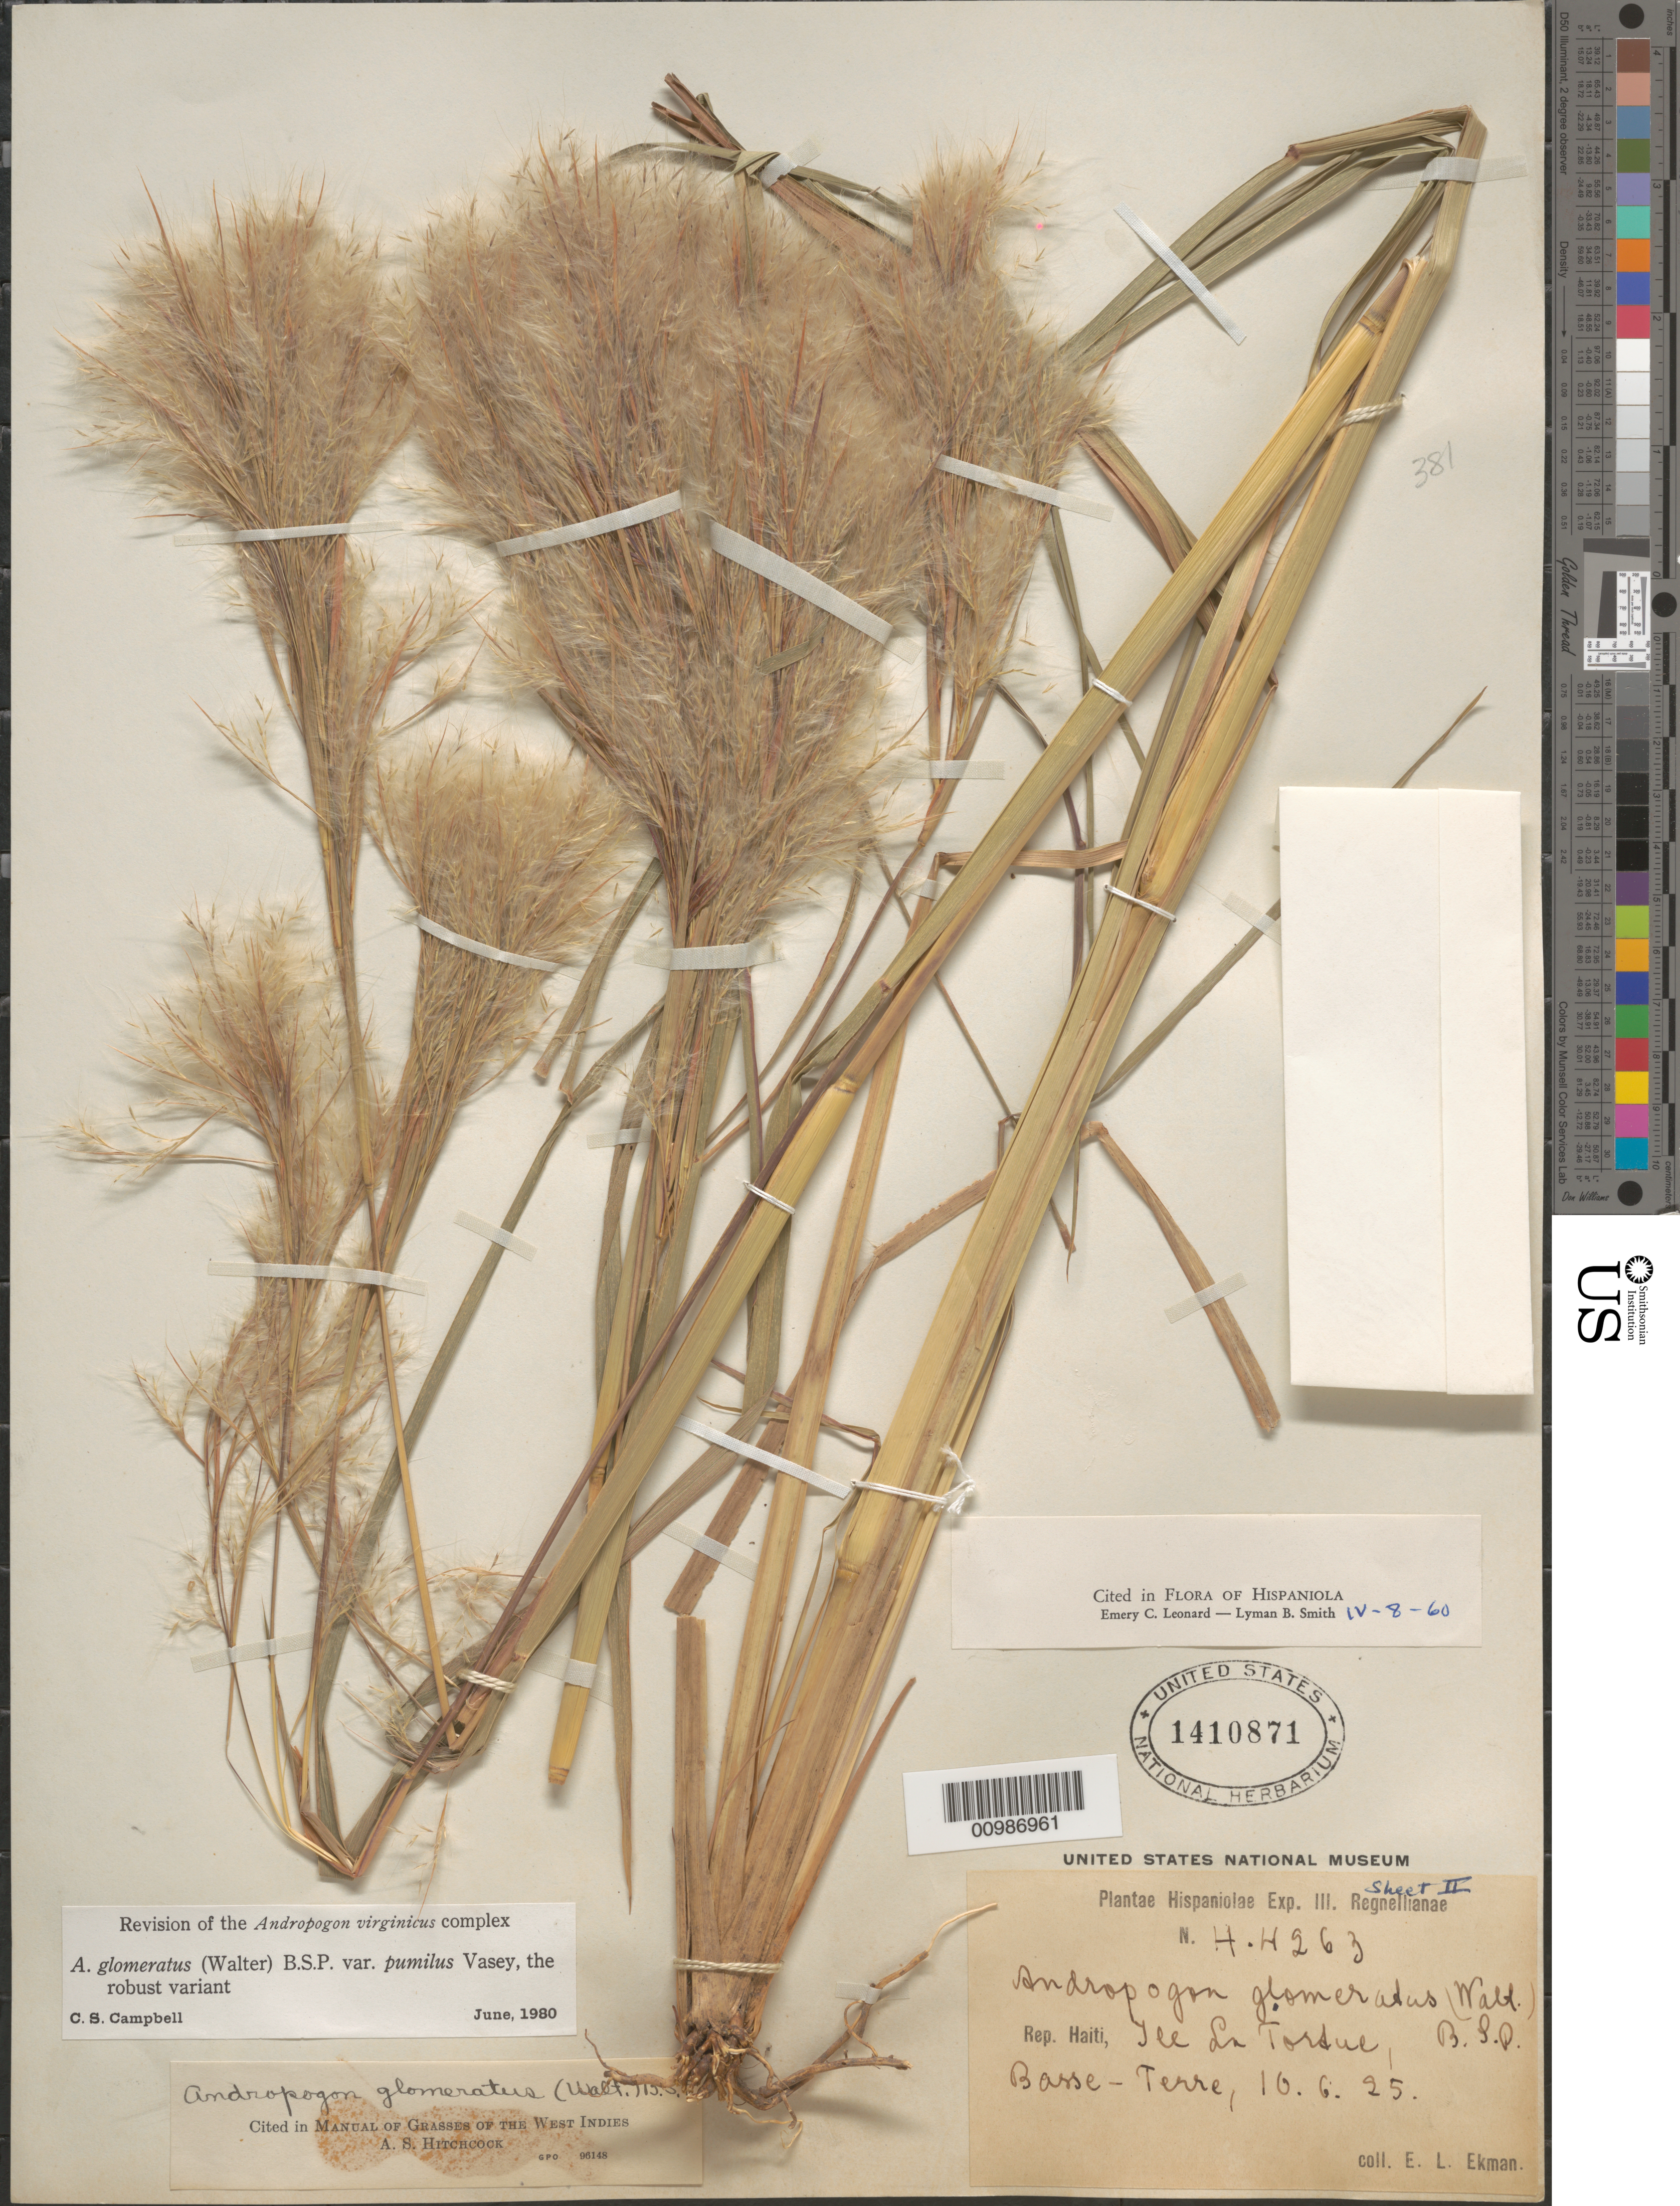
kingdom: Plantae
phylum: Tracheophyta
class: Liliopsida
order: Poales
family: Poaceae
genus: Andropogon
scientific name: Andropogon glomeratus var. pumilus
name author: (Vasey) L.H. Dewey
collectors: E. L. Ekman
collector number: H 4263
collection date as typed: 10 Jun 1925 or 06 Oct 1925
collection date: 1925-06-10 or 1925-10-06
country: Haiti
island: Hispaniola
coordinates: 0 N, 0 E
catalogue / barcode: US 1410871